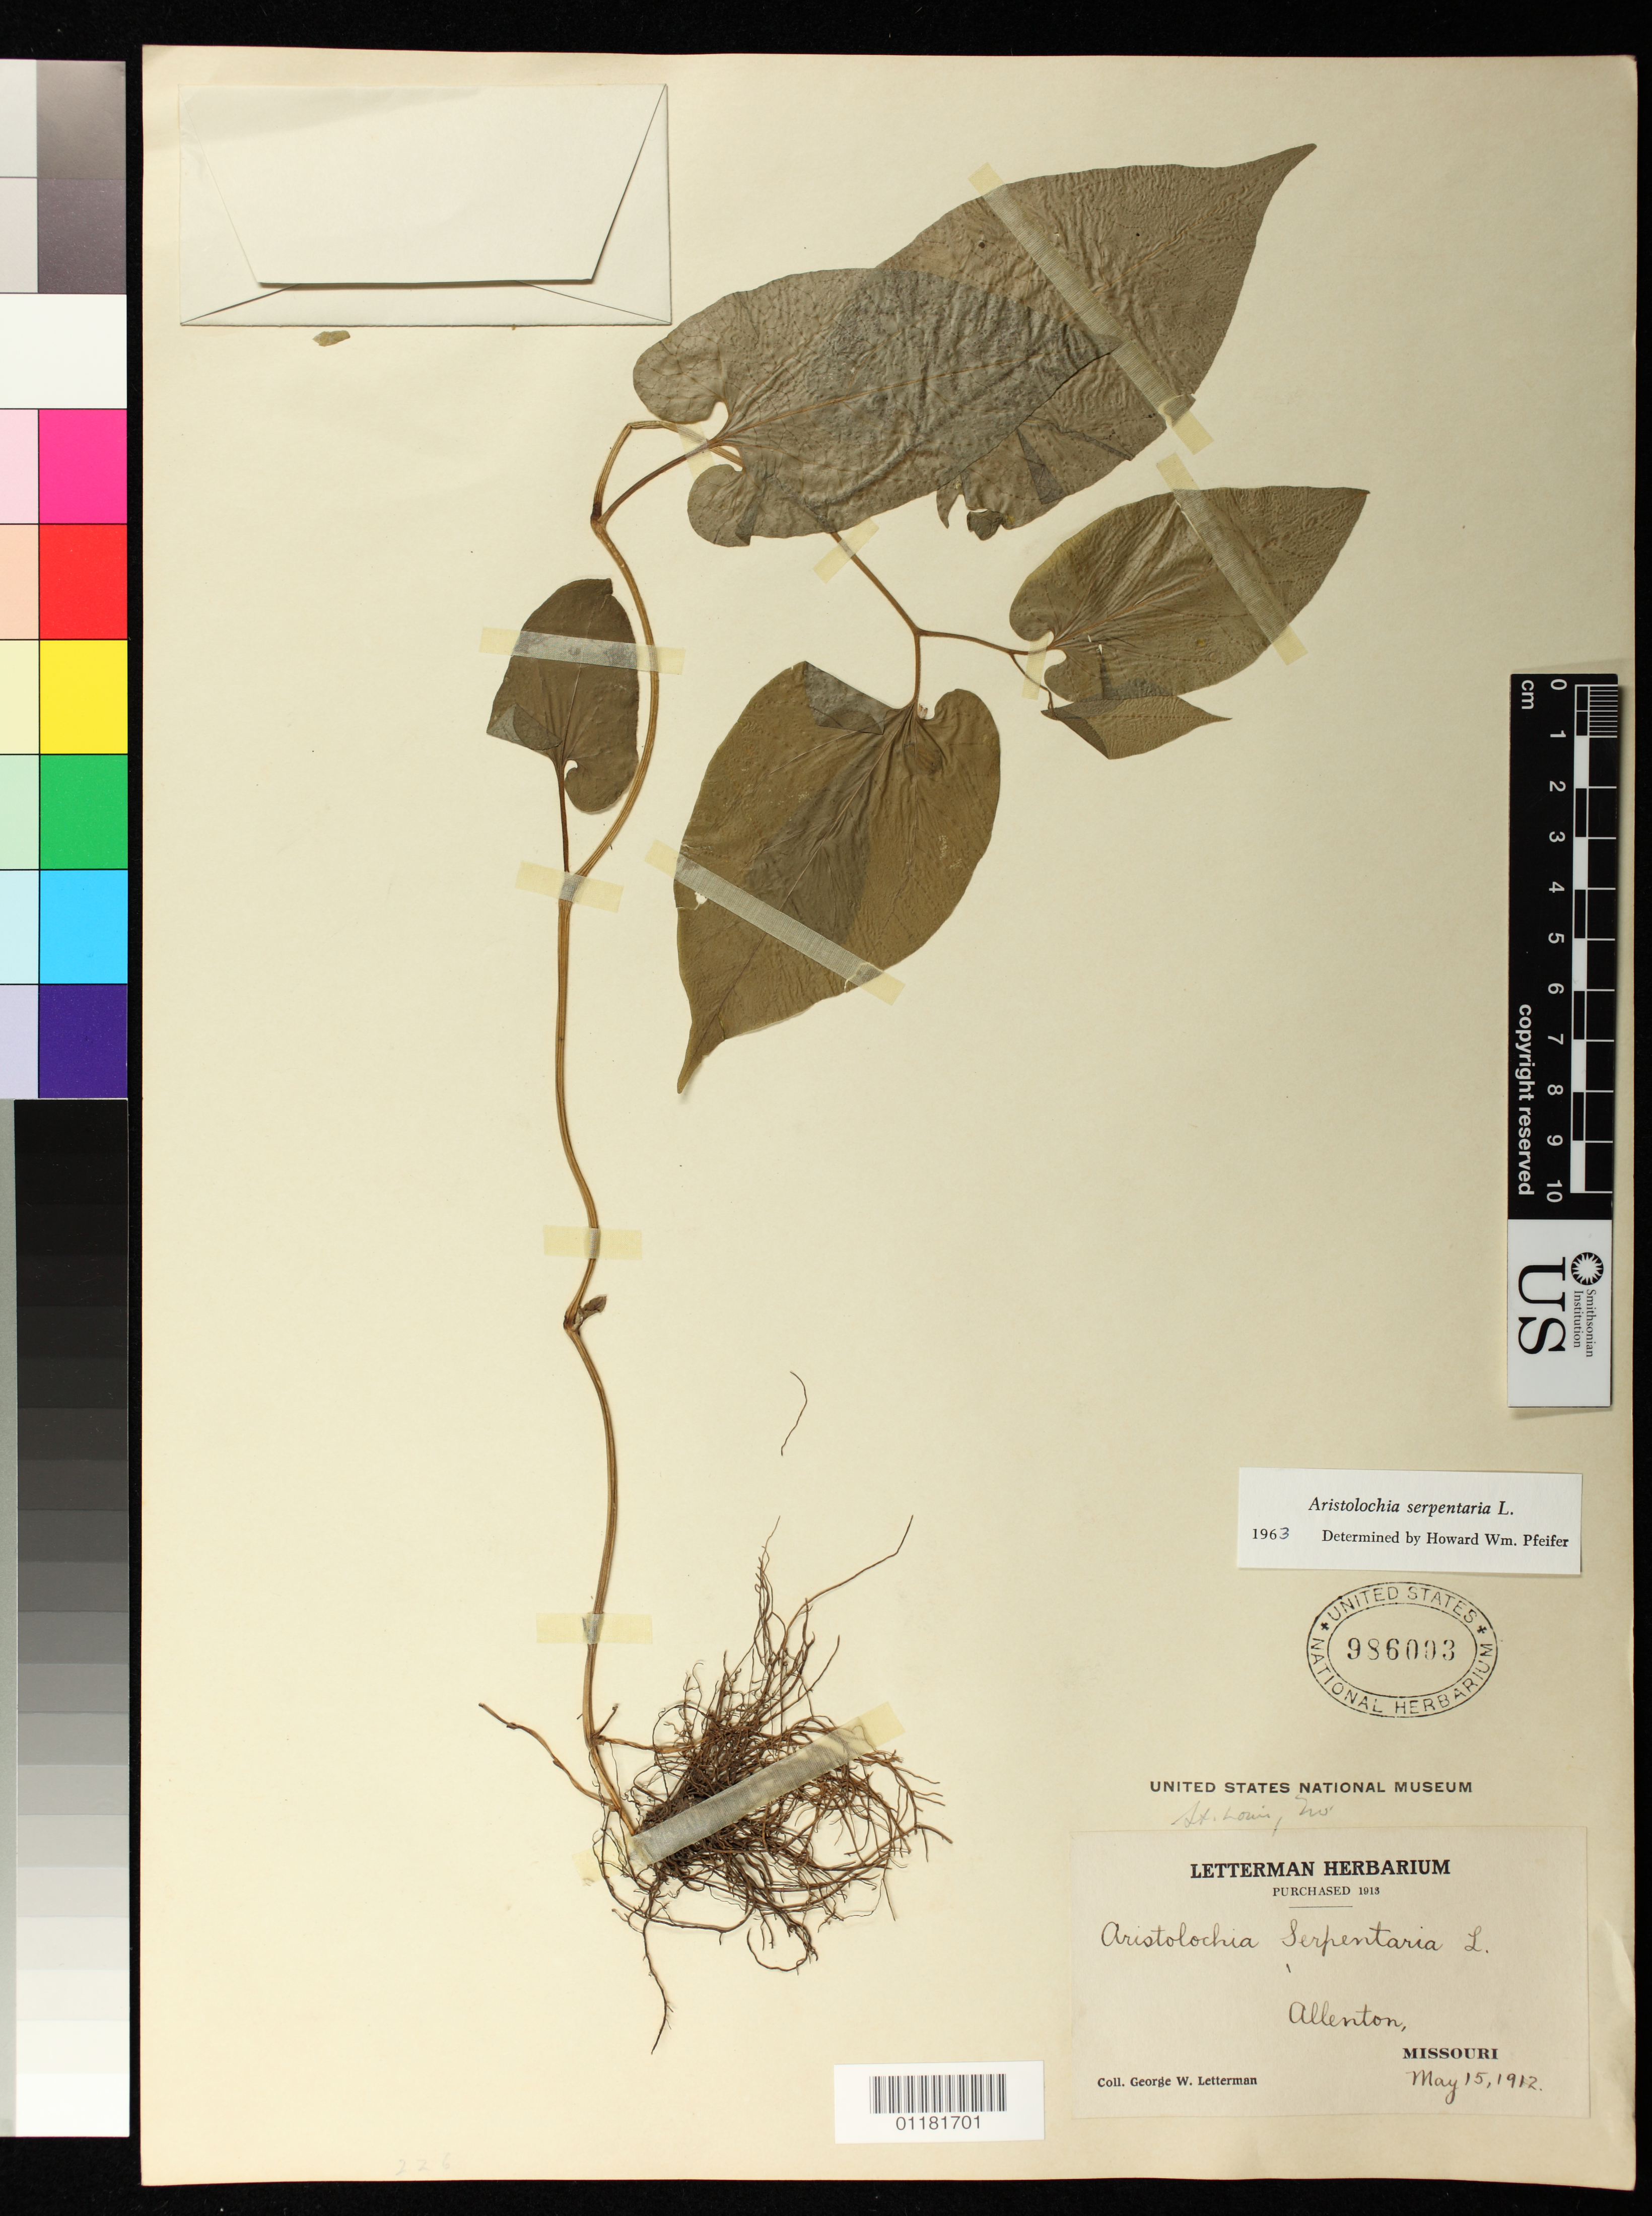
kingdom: Plantae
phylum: Tracheophyta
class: Magnoliopsida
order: Piperales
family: Aristolochiaceae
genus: Aristolochia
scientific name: Aristolochia serpentaria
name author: L.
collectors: G. W. Letterman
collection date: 1912-05-15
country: United States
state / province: Missouri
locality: Allenton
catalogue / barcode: US 986003